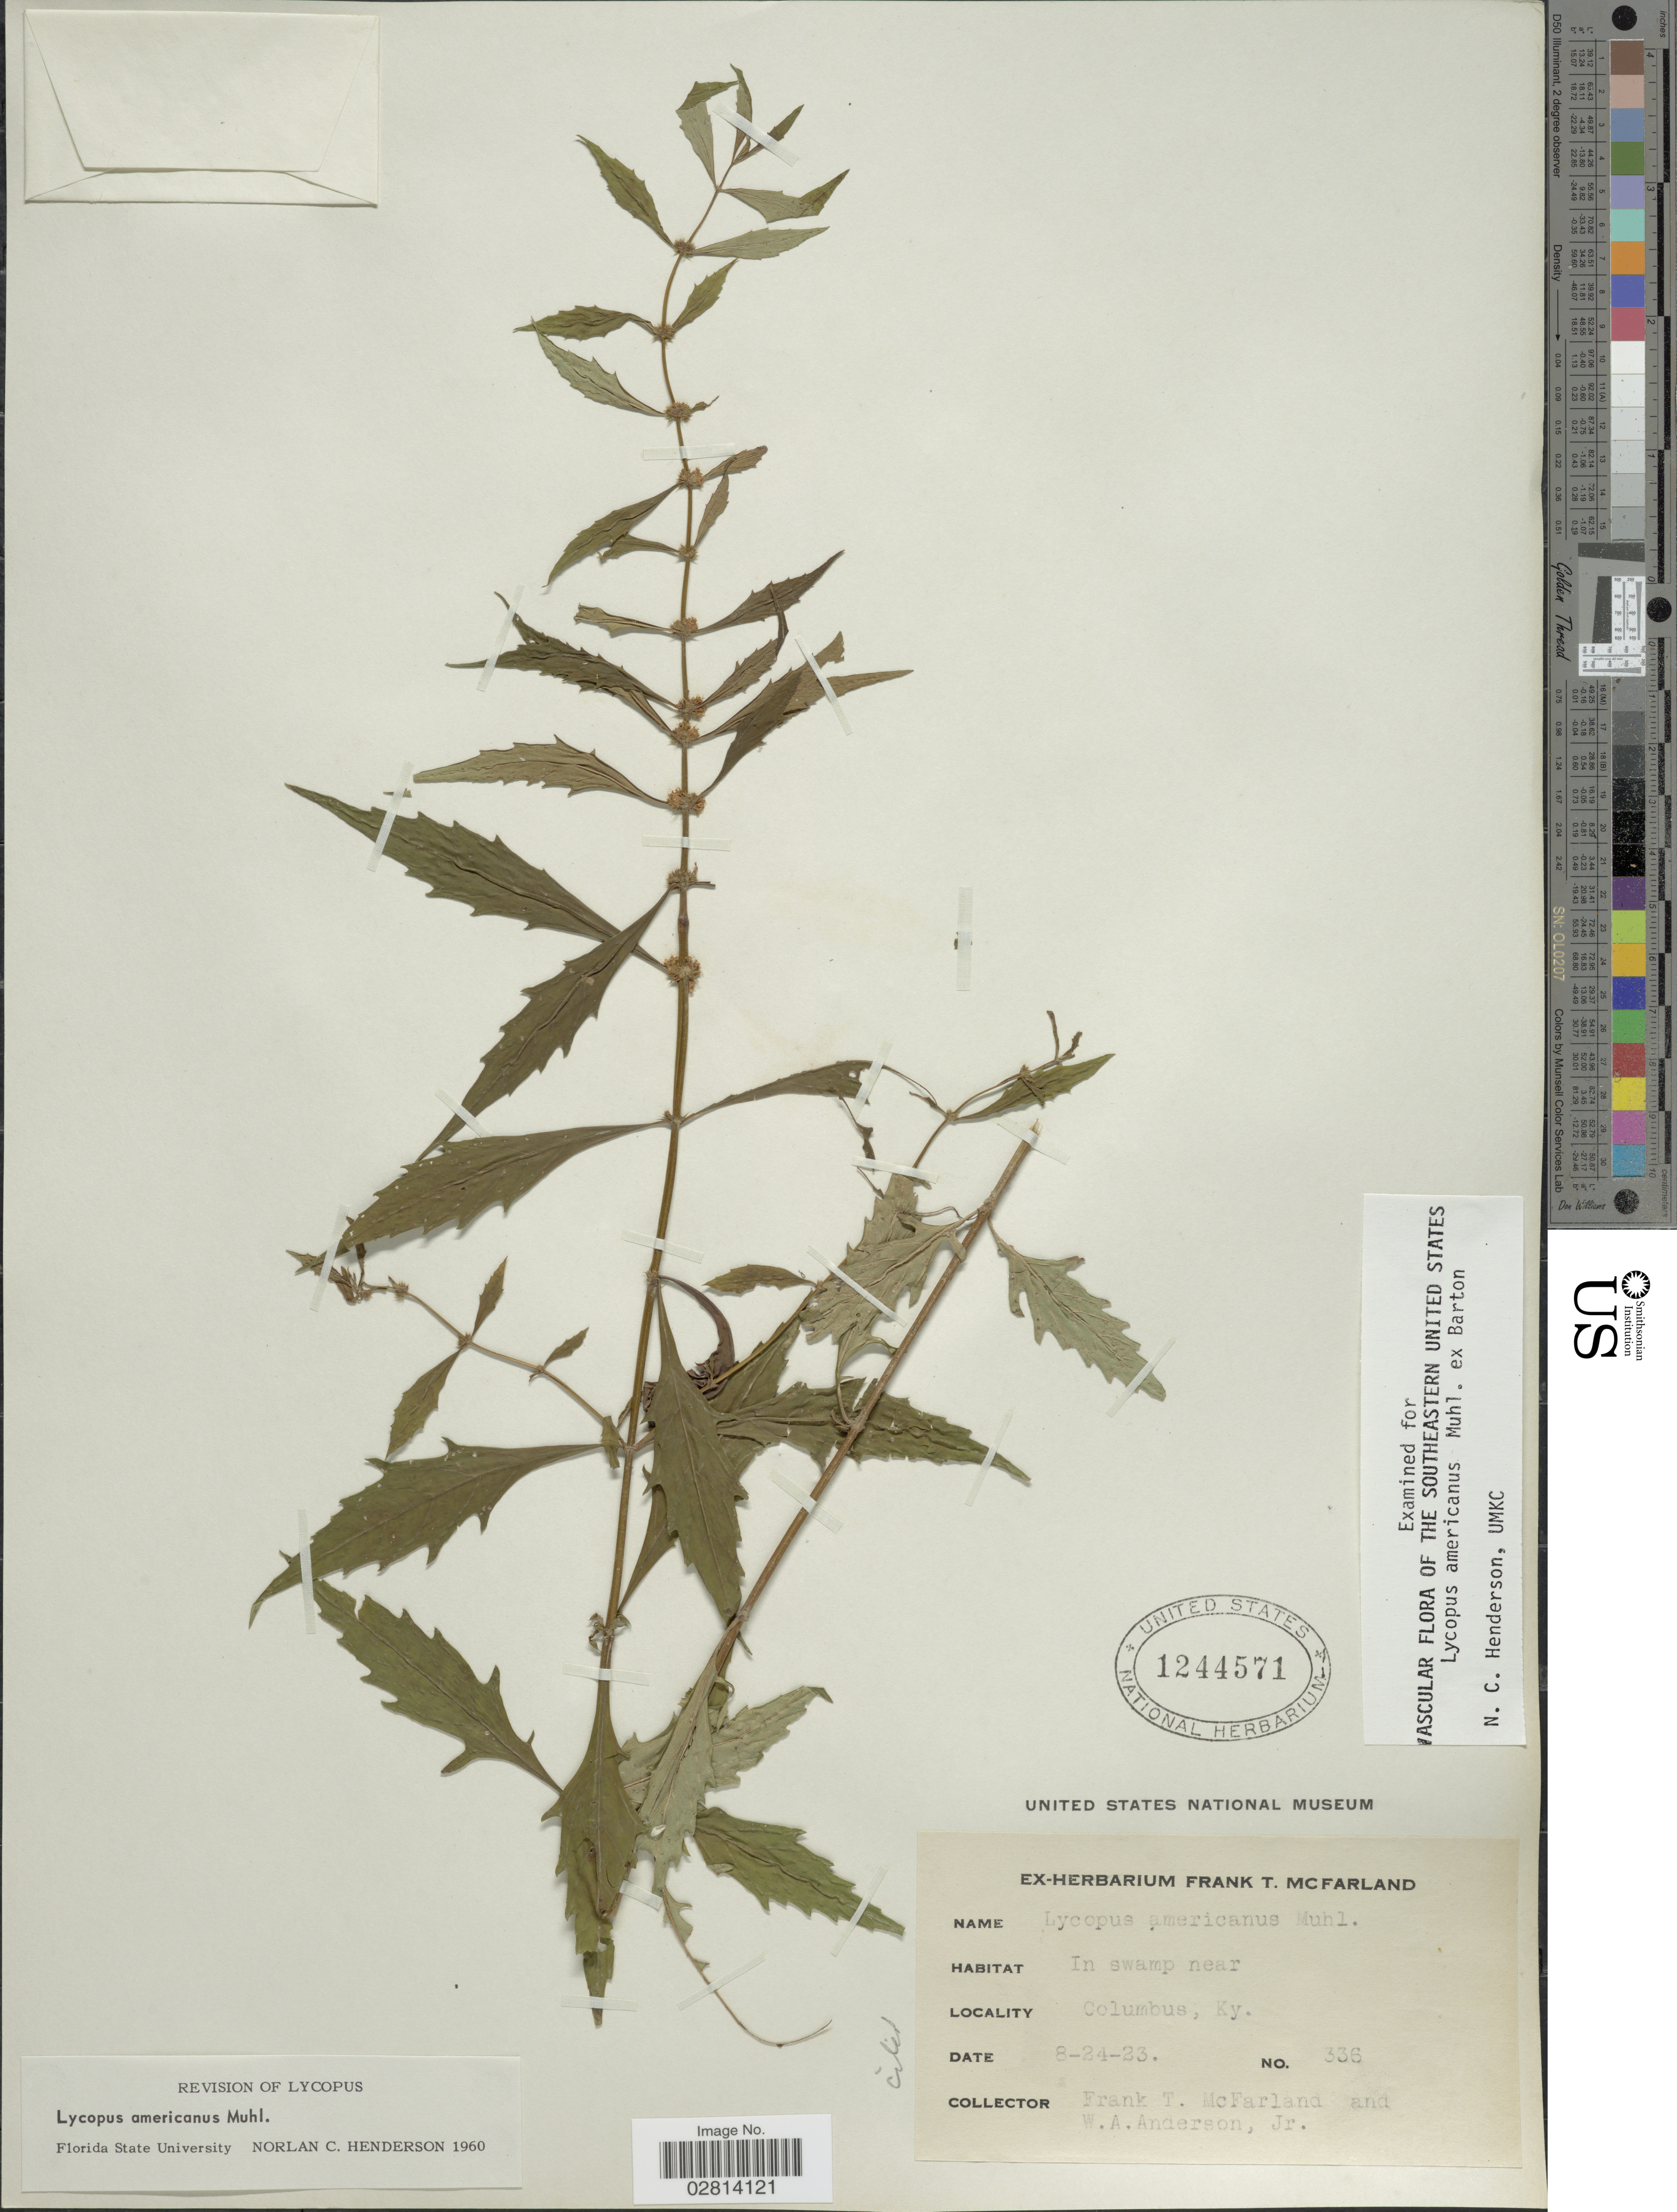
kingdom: Plantae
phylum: Tracheophyta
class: Magnoliopsida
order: Lamiales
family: Lamiaceae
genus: Lycopus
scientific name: Lycopus americanus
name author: Muhl. ex W.P.C. Barton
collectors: F. McFarland & W. A. Anderson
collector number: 336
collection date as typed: Transcribed d/m/y: 24/8/23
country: United States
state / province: Kentucky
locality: Columbus, Ky.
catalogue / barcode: US 1244571